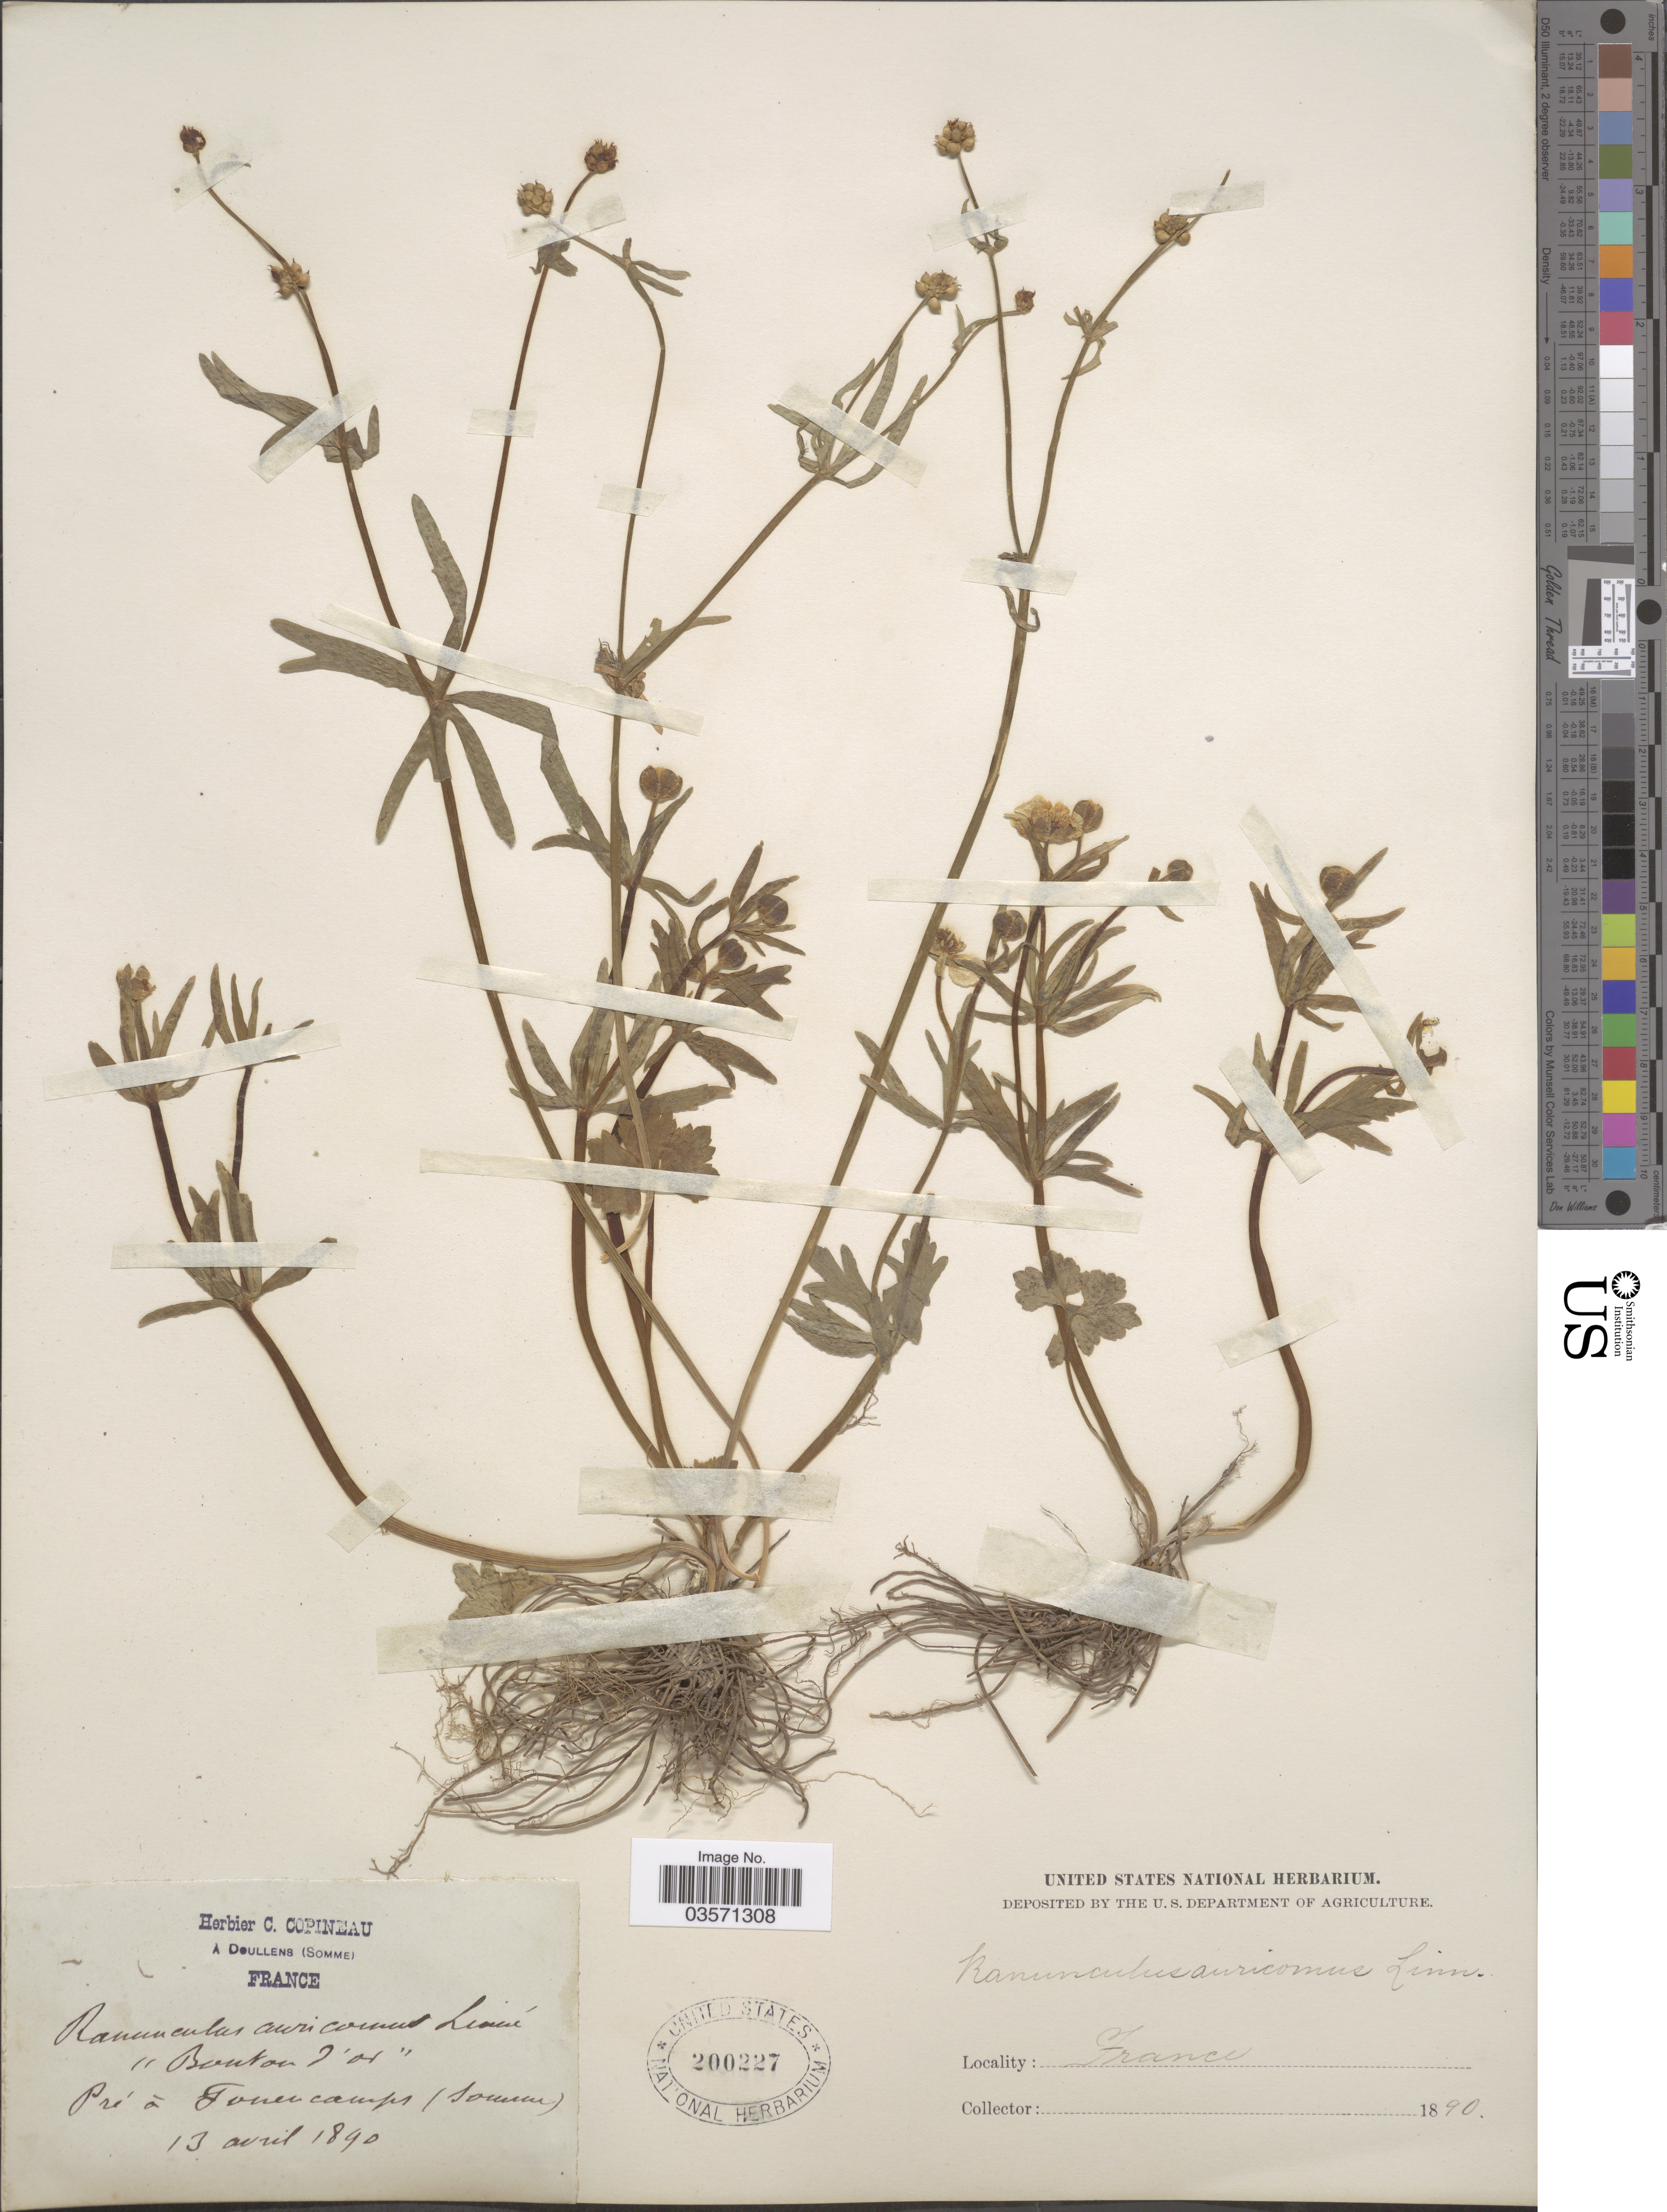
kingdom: Plantae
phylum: Tracheophyta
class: Magnoliopsida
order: Ranunculales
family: Ranunculaceae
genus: Ranunculus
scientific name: Ranunculus auricomus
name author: L.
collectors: ex herb. C. Copineau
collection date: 1890-04-13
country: France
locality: Pré á Fouencamps (Somme).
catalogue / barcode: US 200227